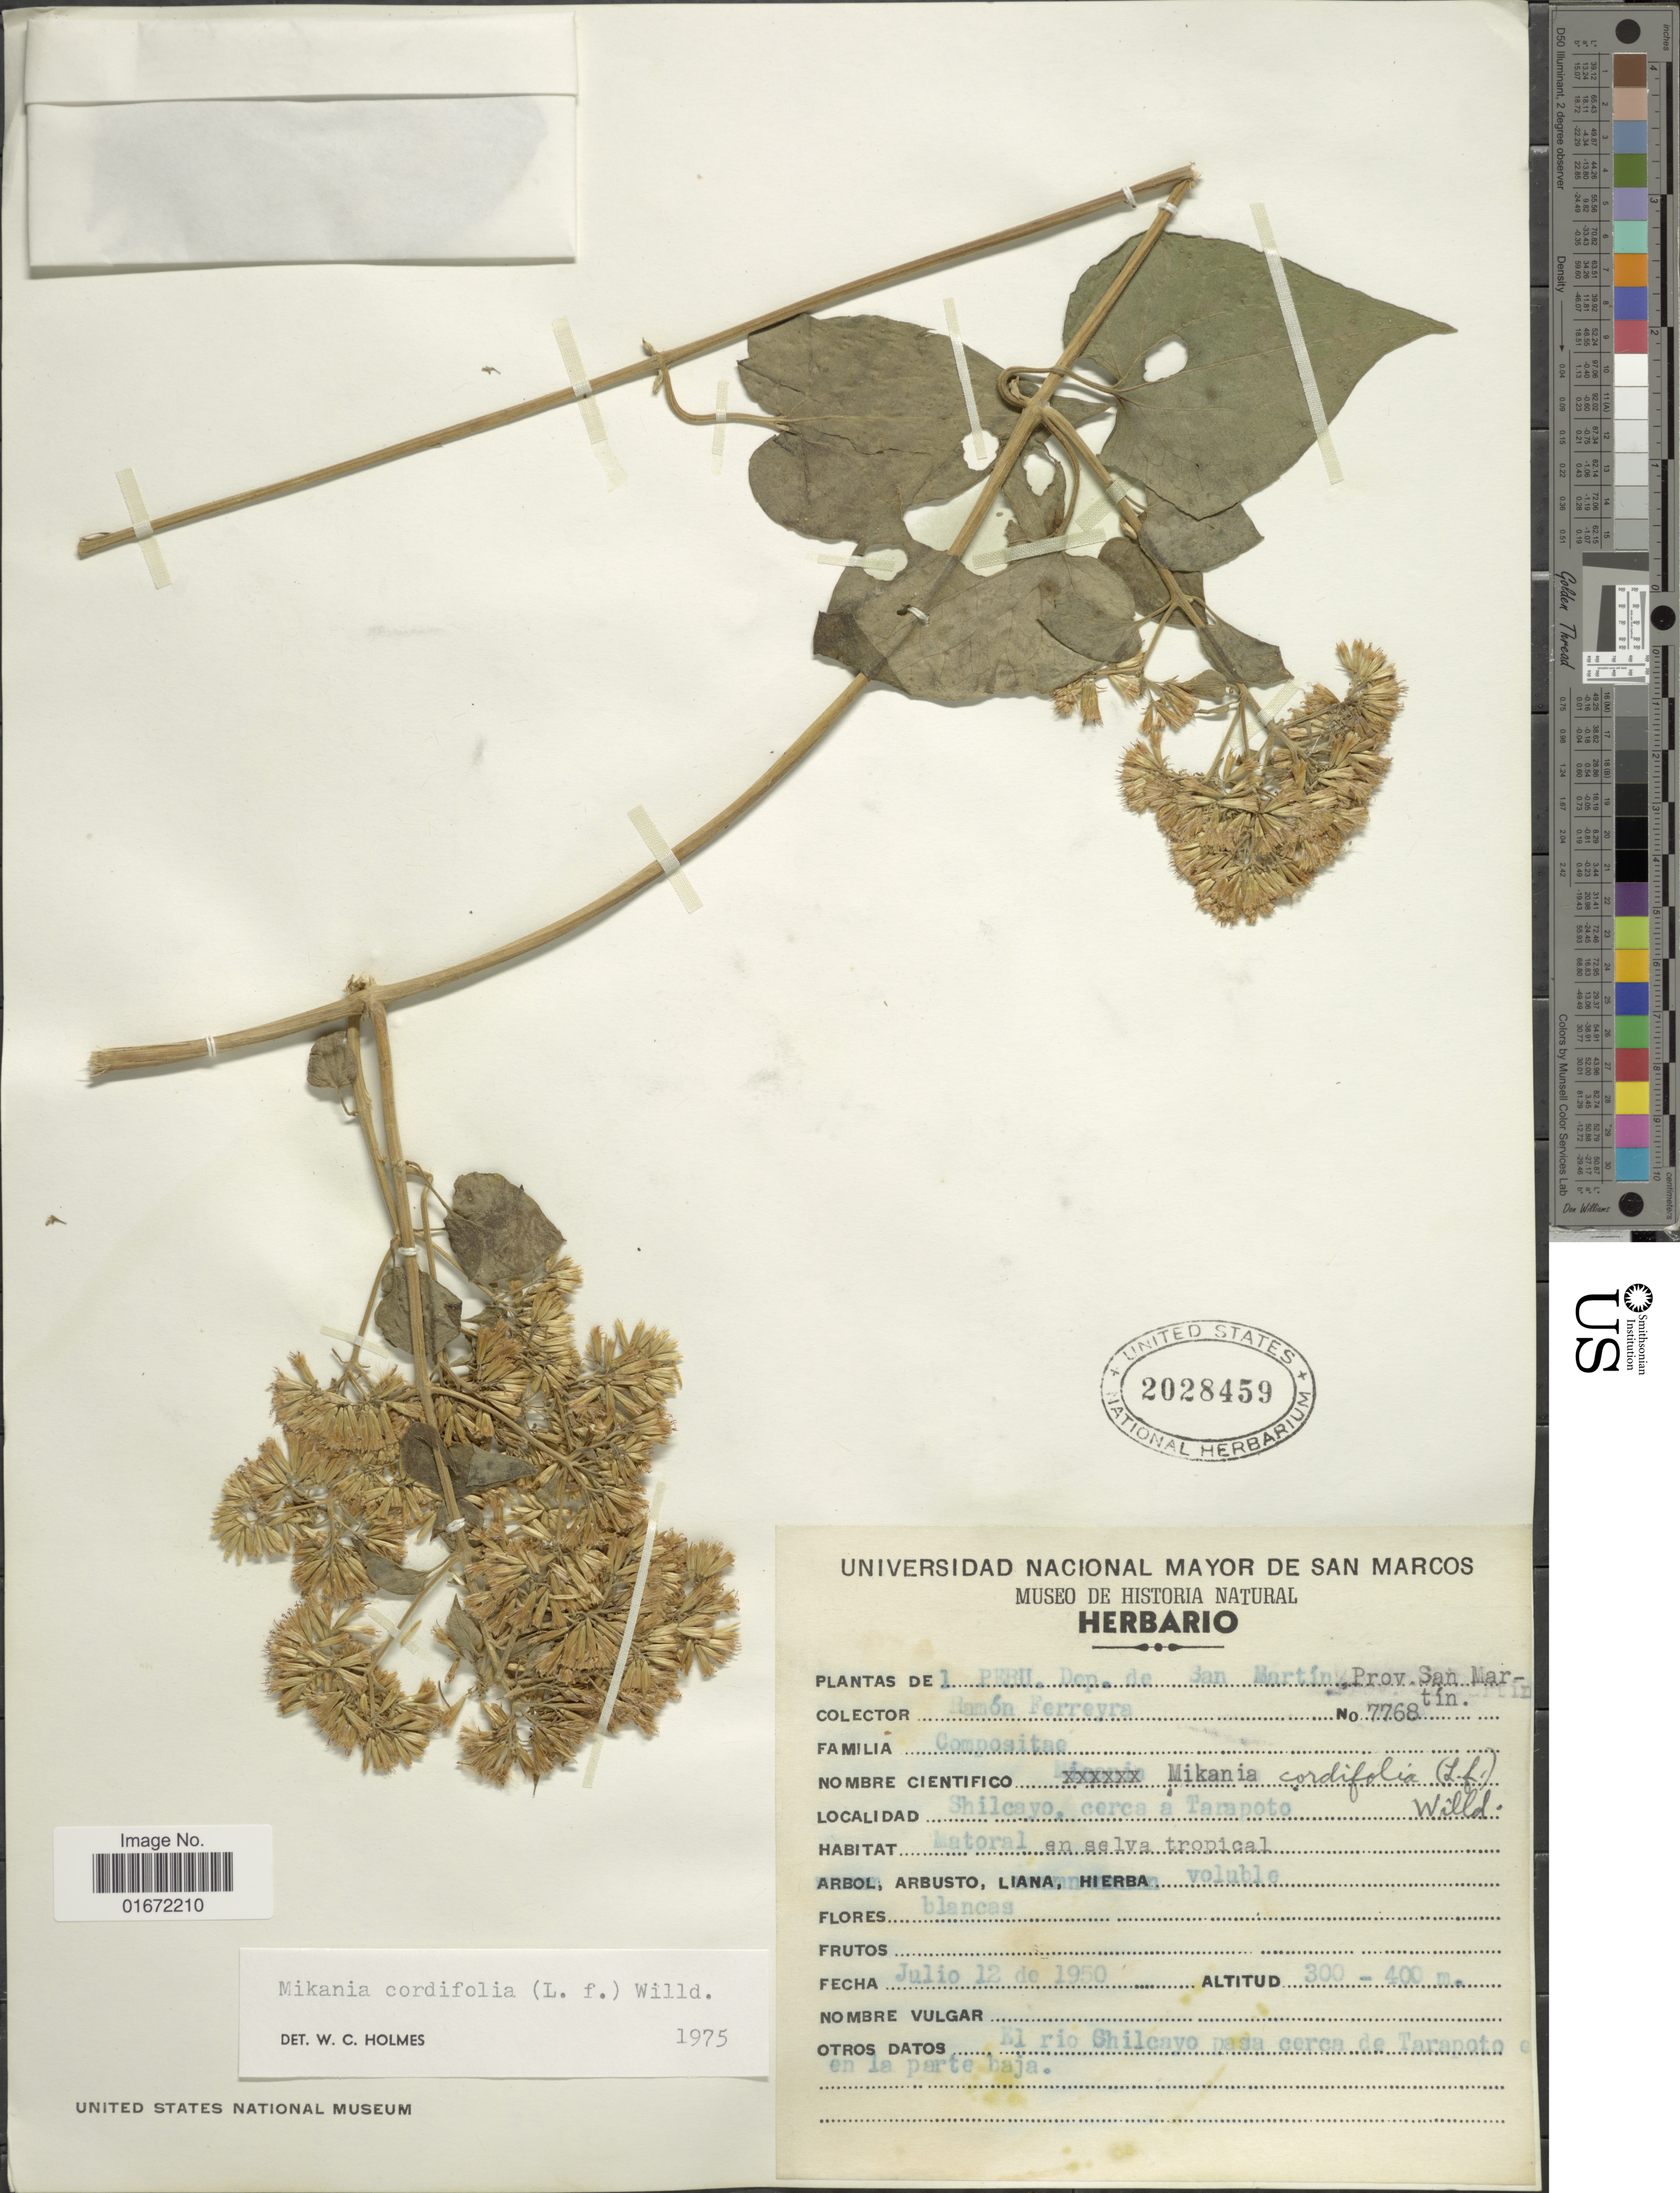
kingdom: Plantae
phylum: Tracheophyta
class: Magnoliopsida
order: Asterales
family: Asteraceae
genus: Mikania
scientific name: Mikania cordifolia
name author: Kunth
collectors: R. A. Ferreyra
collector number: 7768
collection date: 1950-07-12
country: Peru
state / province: San Martín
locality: Dep. de San Martin. Prov. San Martin. Shilcayo, cerca a Tarapoto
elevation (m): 300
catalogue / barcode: US 2028459